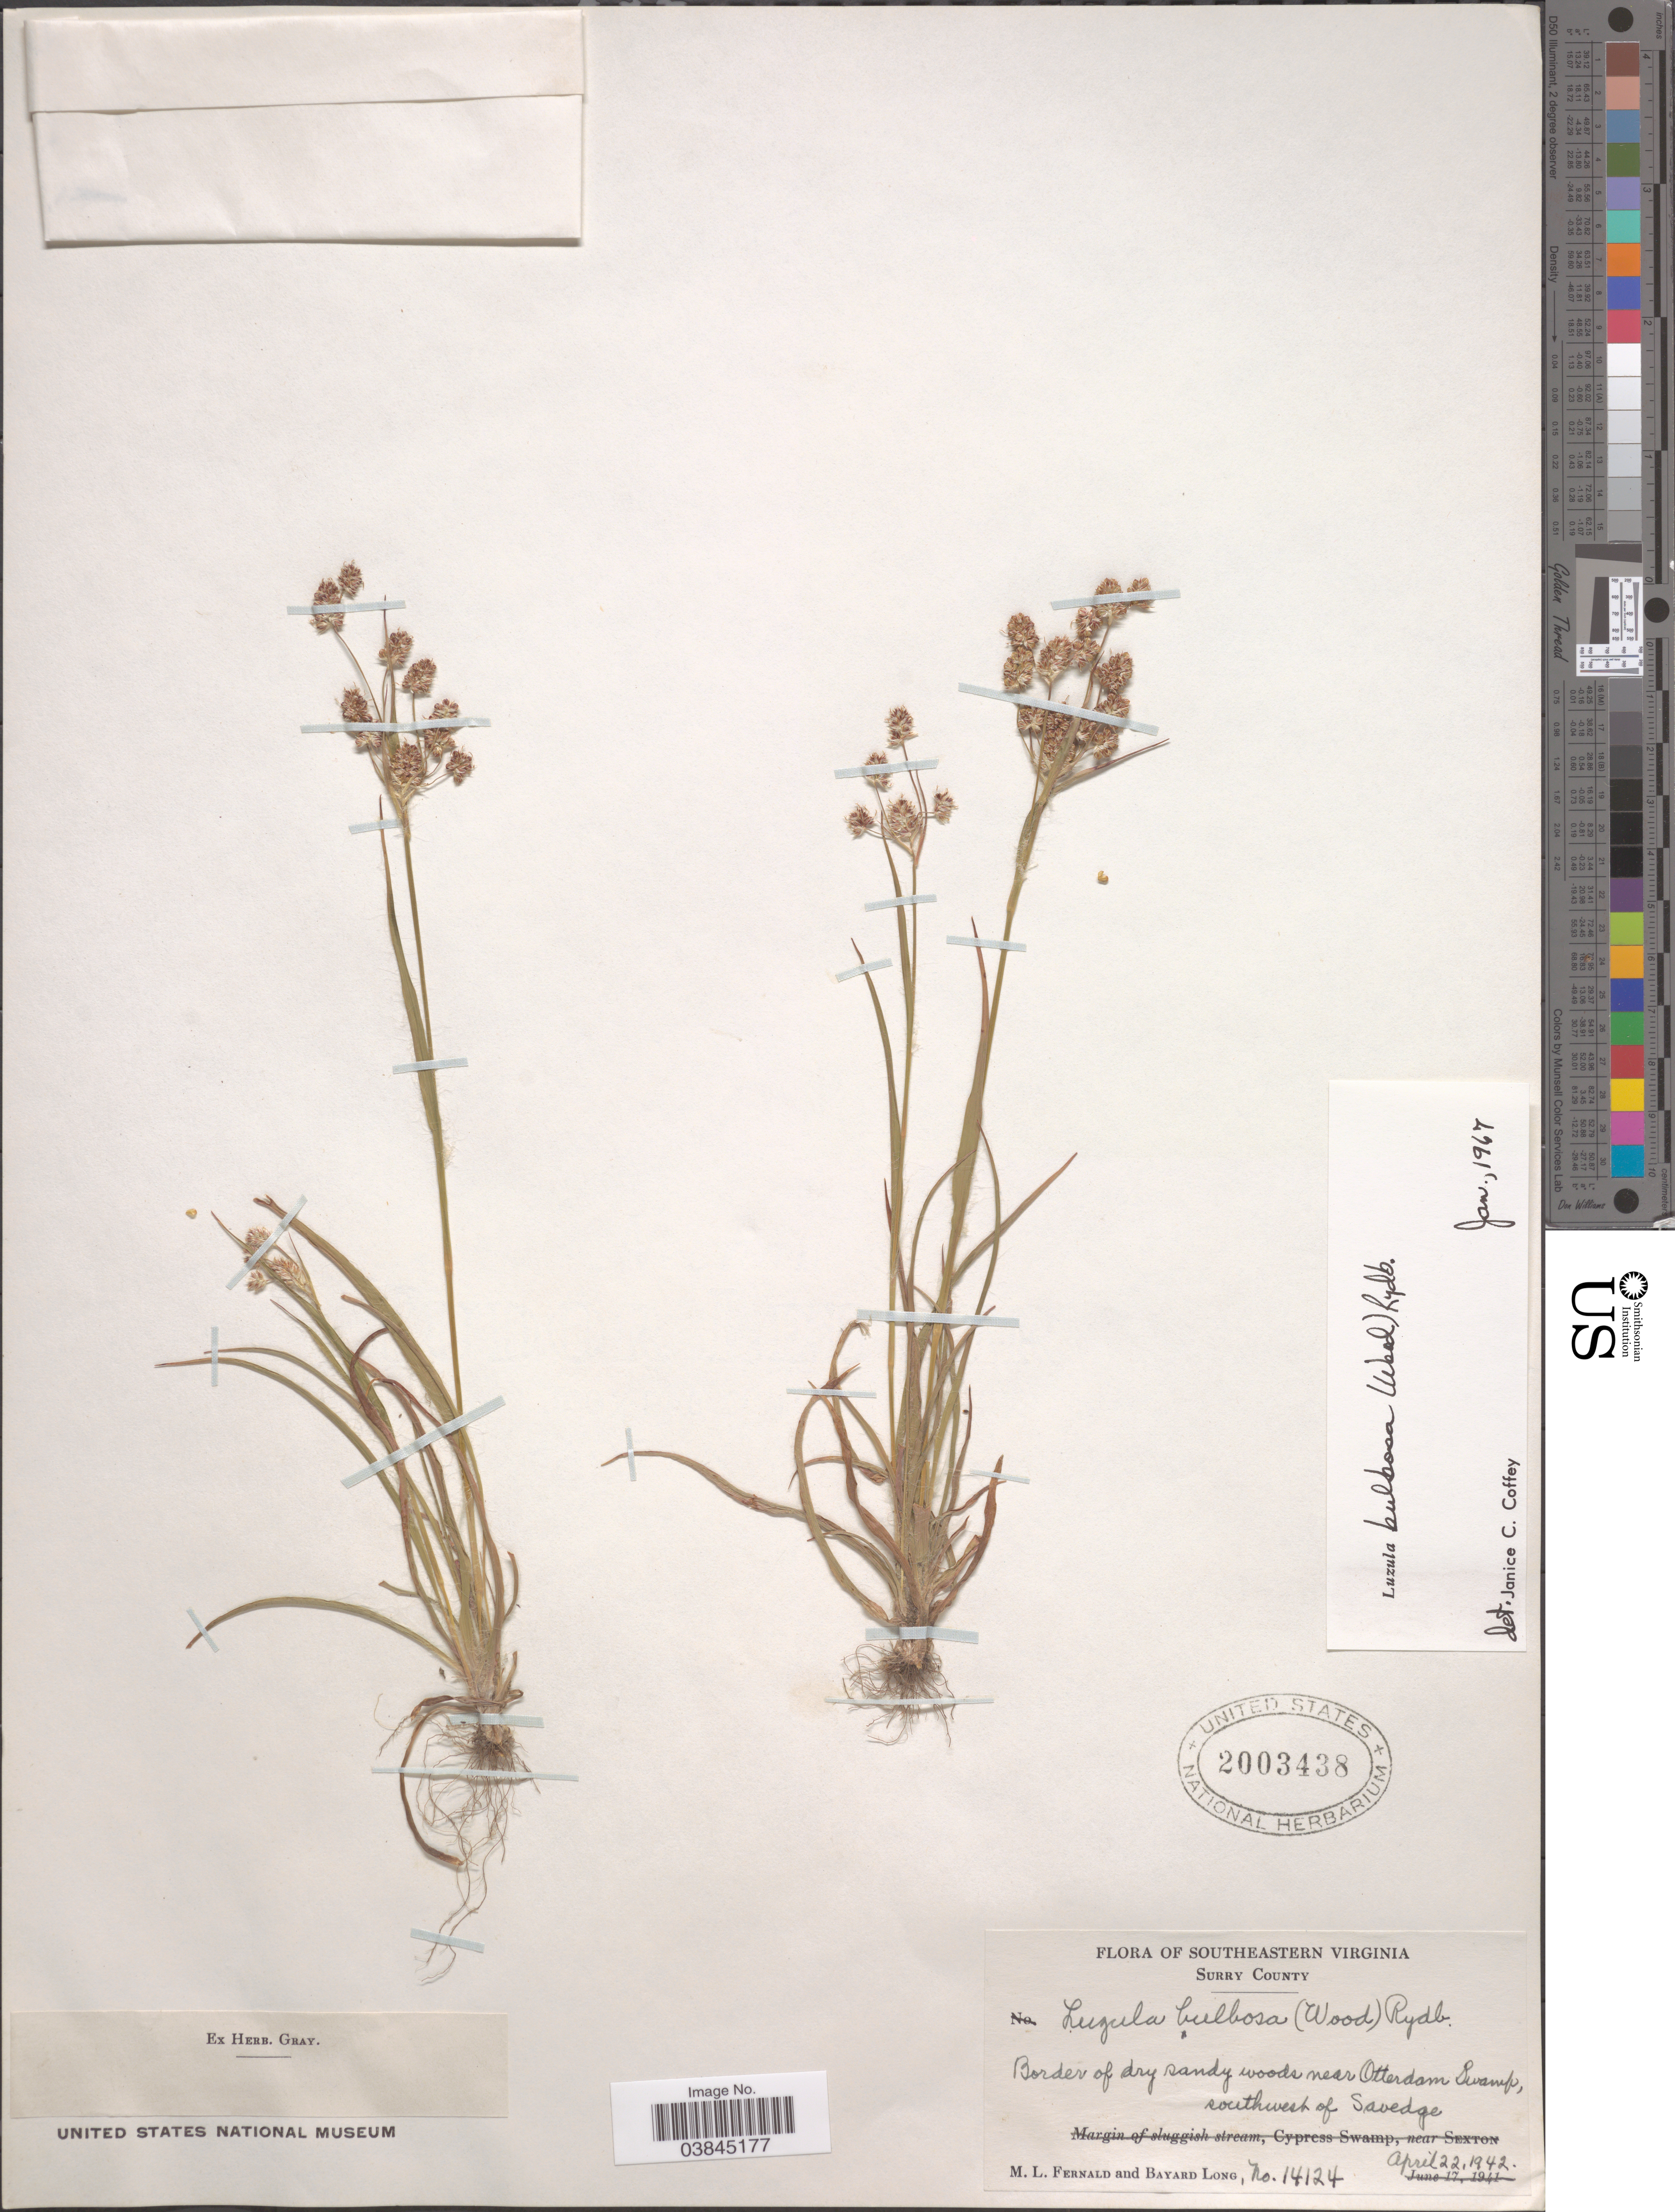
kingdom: Plantae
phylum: Tracheophyta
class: Liliopsida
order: Poales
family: Juncaceae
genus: Luzula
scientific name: Luzula bulbosa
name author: (Alph. Wood) Smyth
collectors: M. L. Fernald & B. Long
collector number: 14124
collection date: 1942-04-22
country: United States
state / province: Virginia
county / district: Surry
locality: Southeastern Virginia. Surry County. Near Otterdam Swamp, southwest of Savedge.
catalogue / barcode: US 2003438